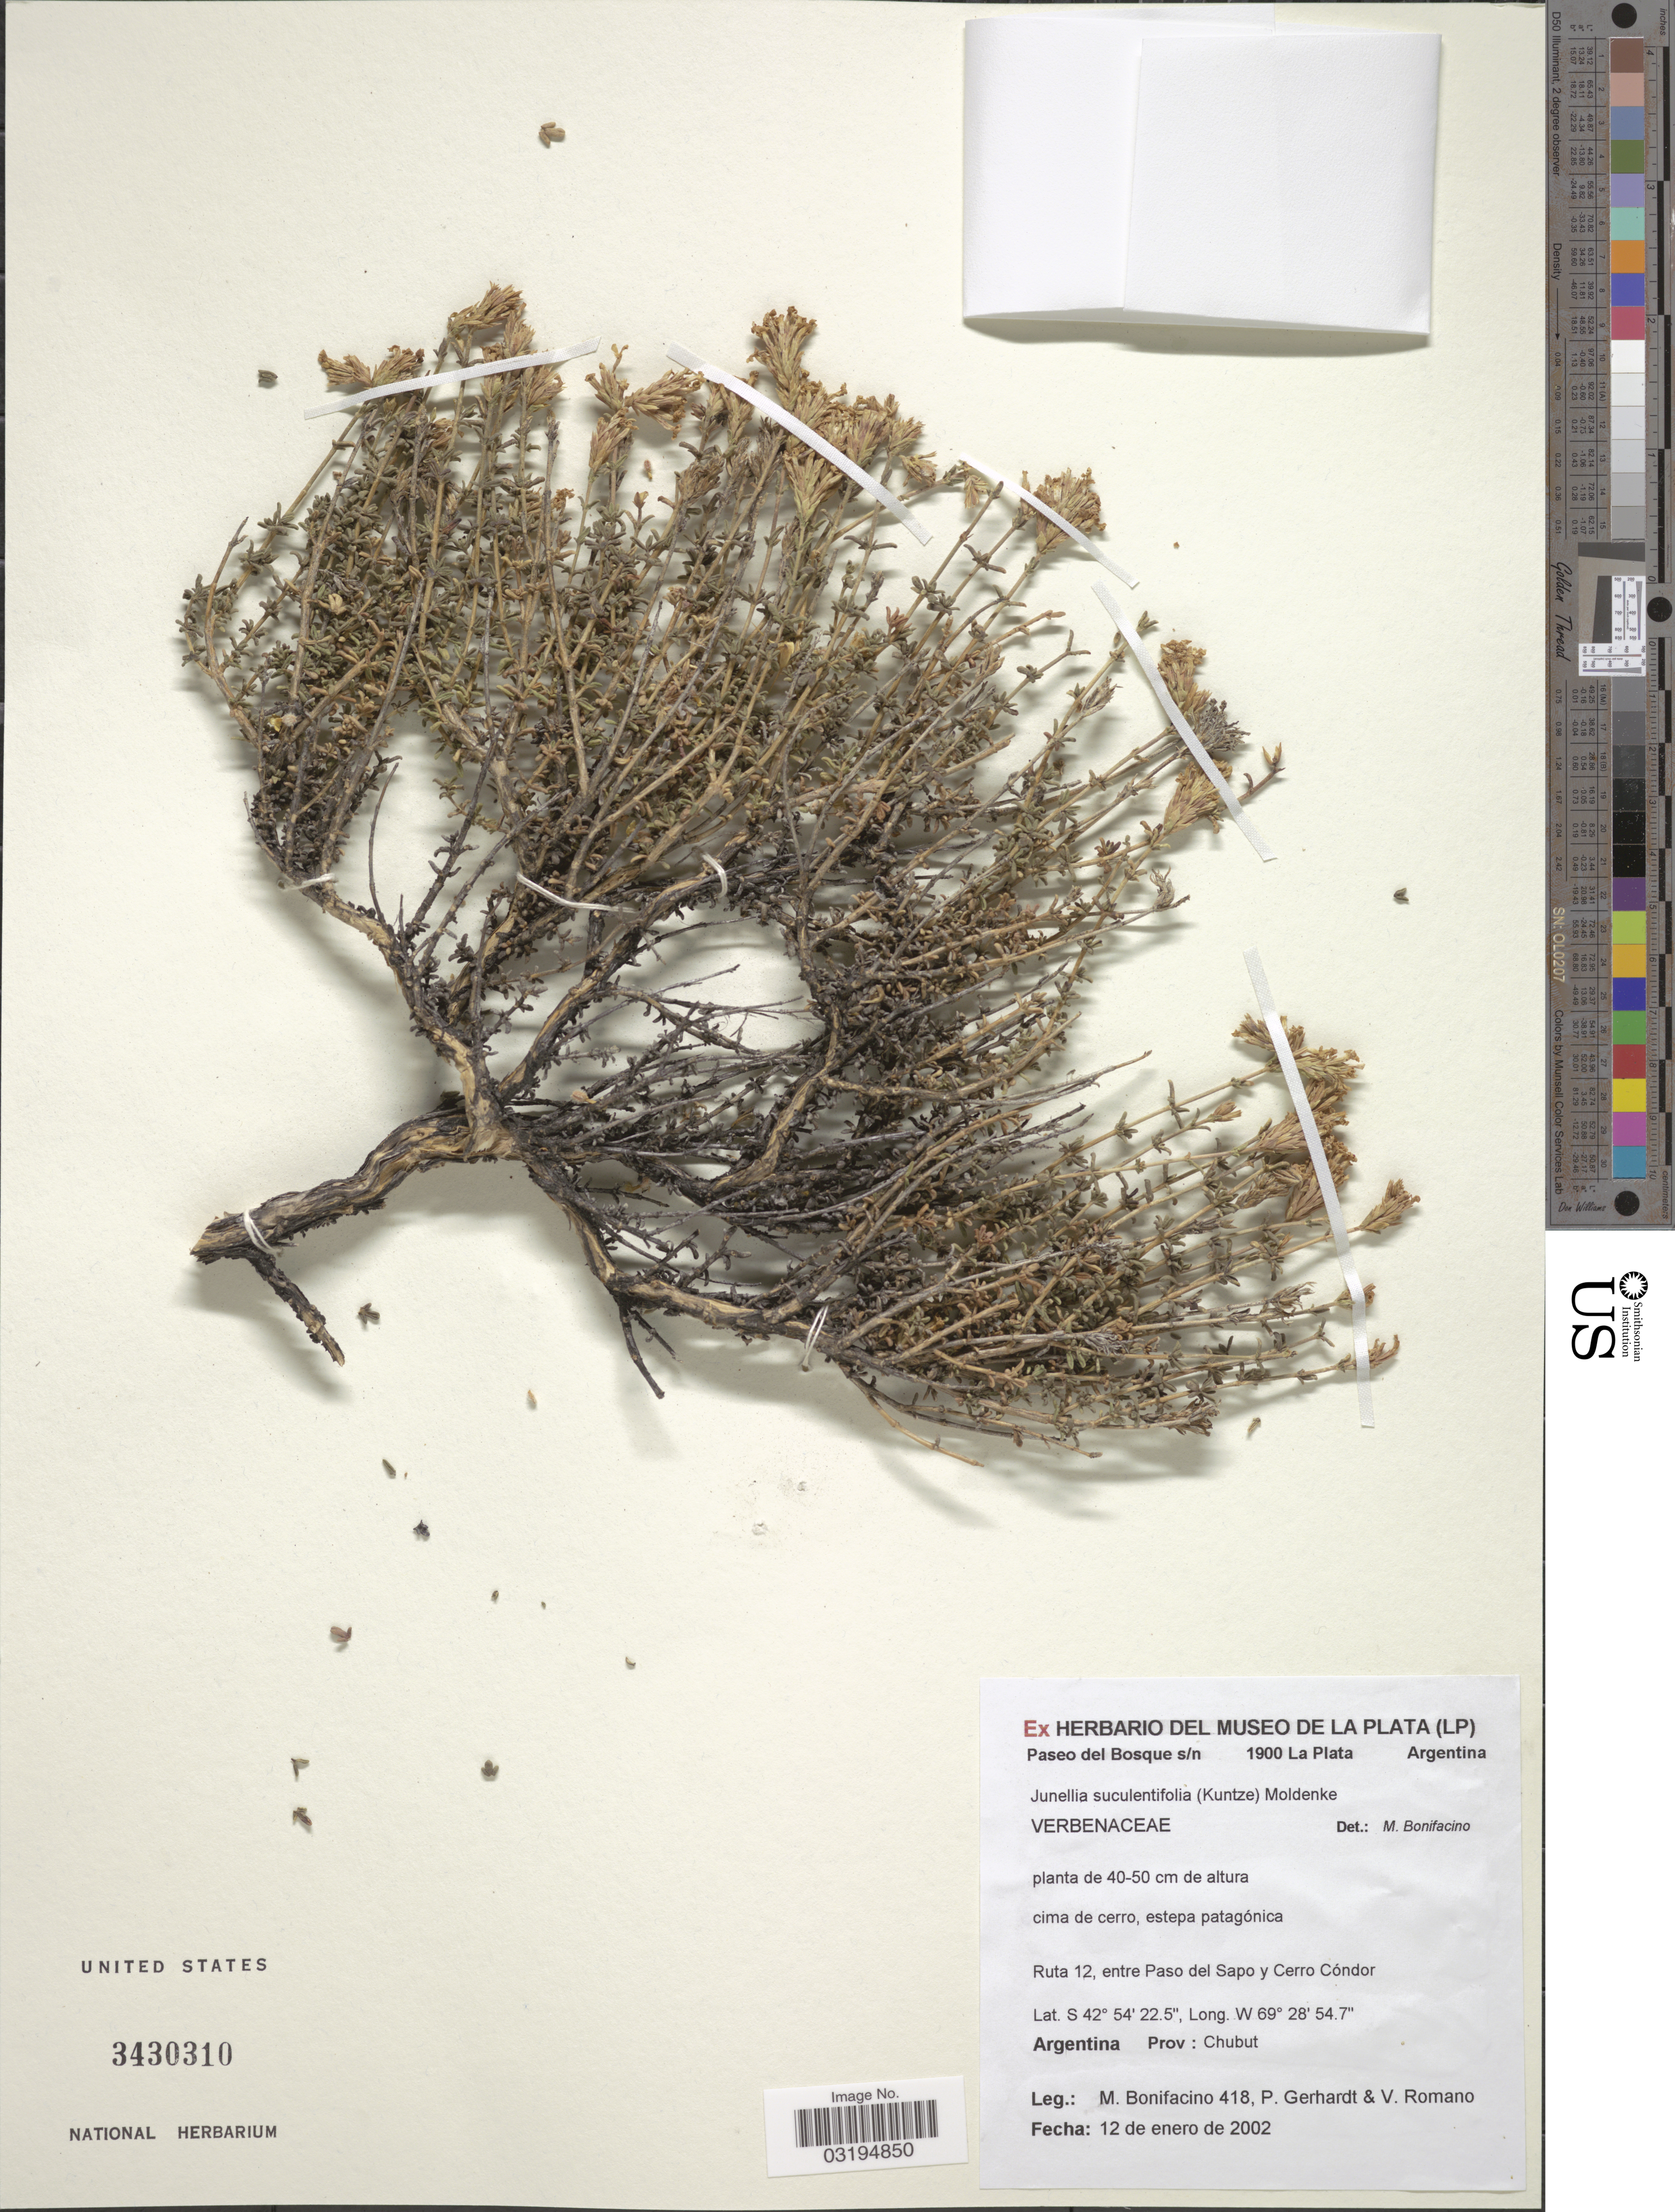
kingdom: Plantae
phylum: Tracheophyta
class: Magnoliopsida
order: Lamiales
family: Verbenaceae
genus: Junellia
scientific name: Junellia succulentifolia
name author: (Kuntze) Moldenke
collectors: M. Bonifacino, P. Gerhardt & V. Romano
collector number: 0418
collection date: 2002-01-12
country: Argentina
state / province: Chubut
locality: Ruta 12, entre Paso del Sapo y Cerro Cóndor.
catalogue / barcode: US 3430310